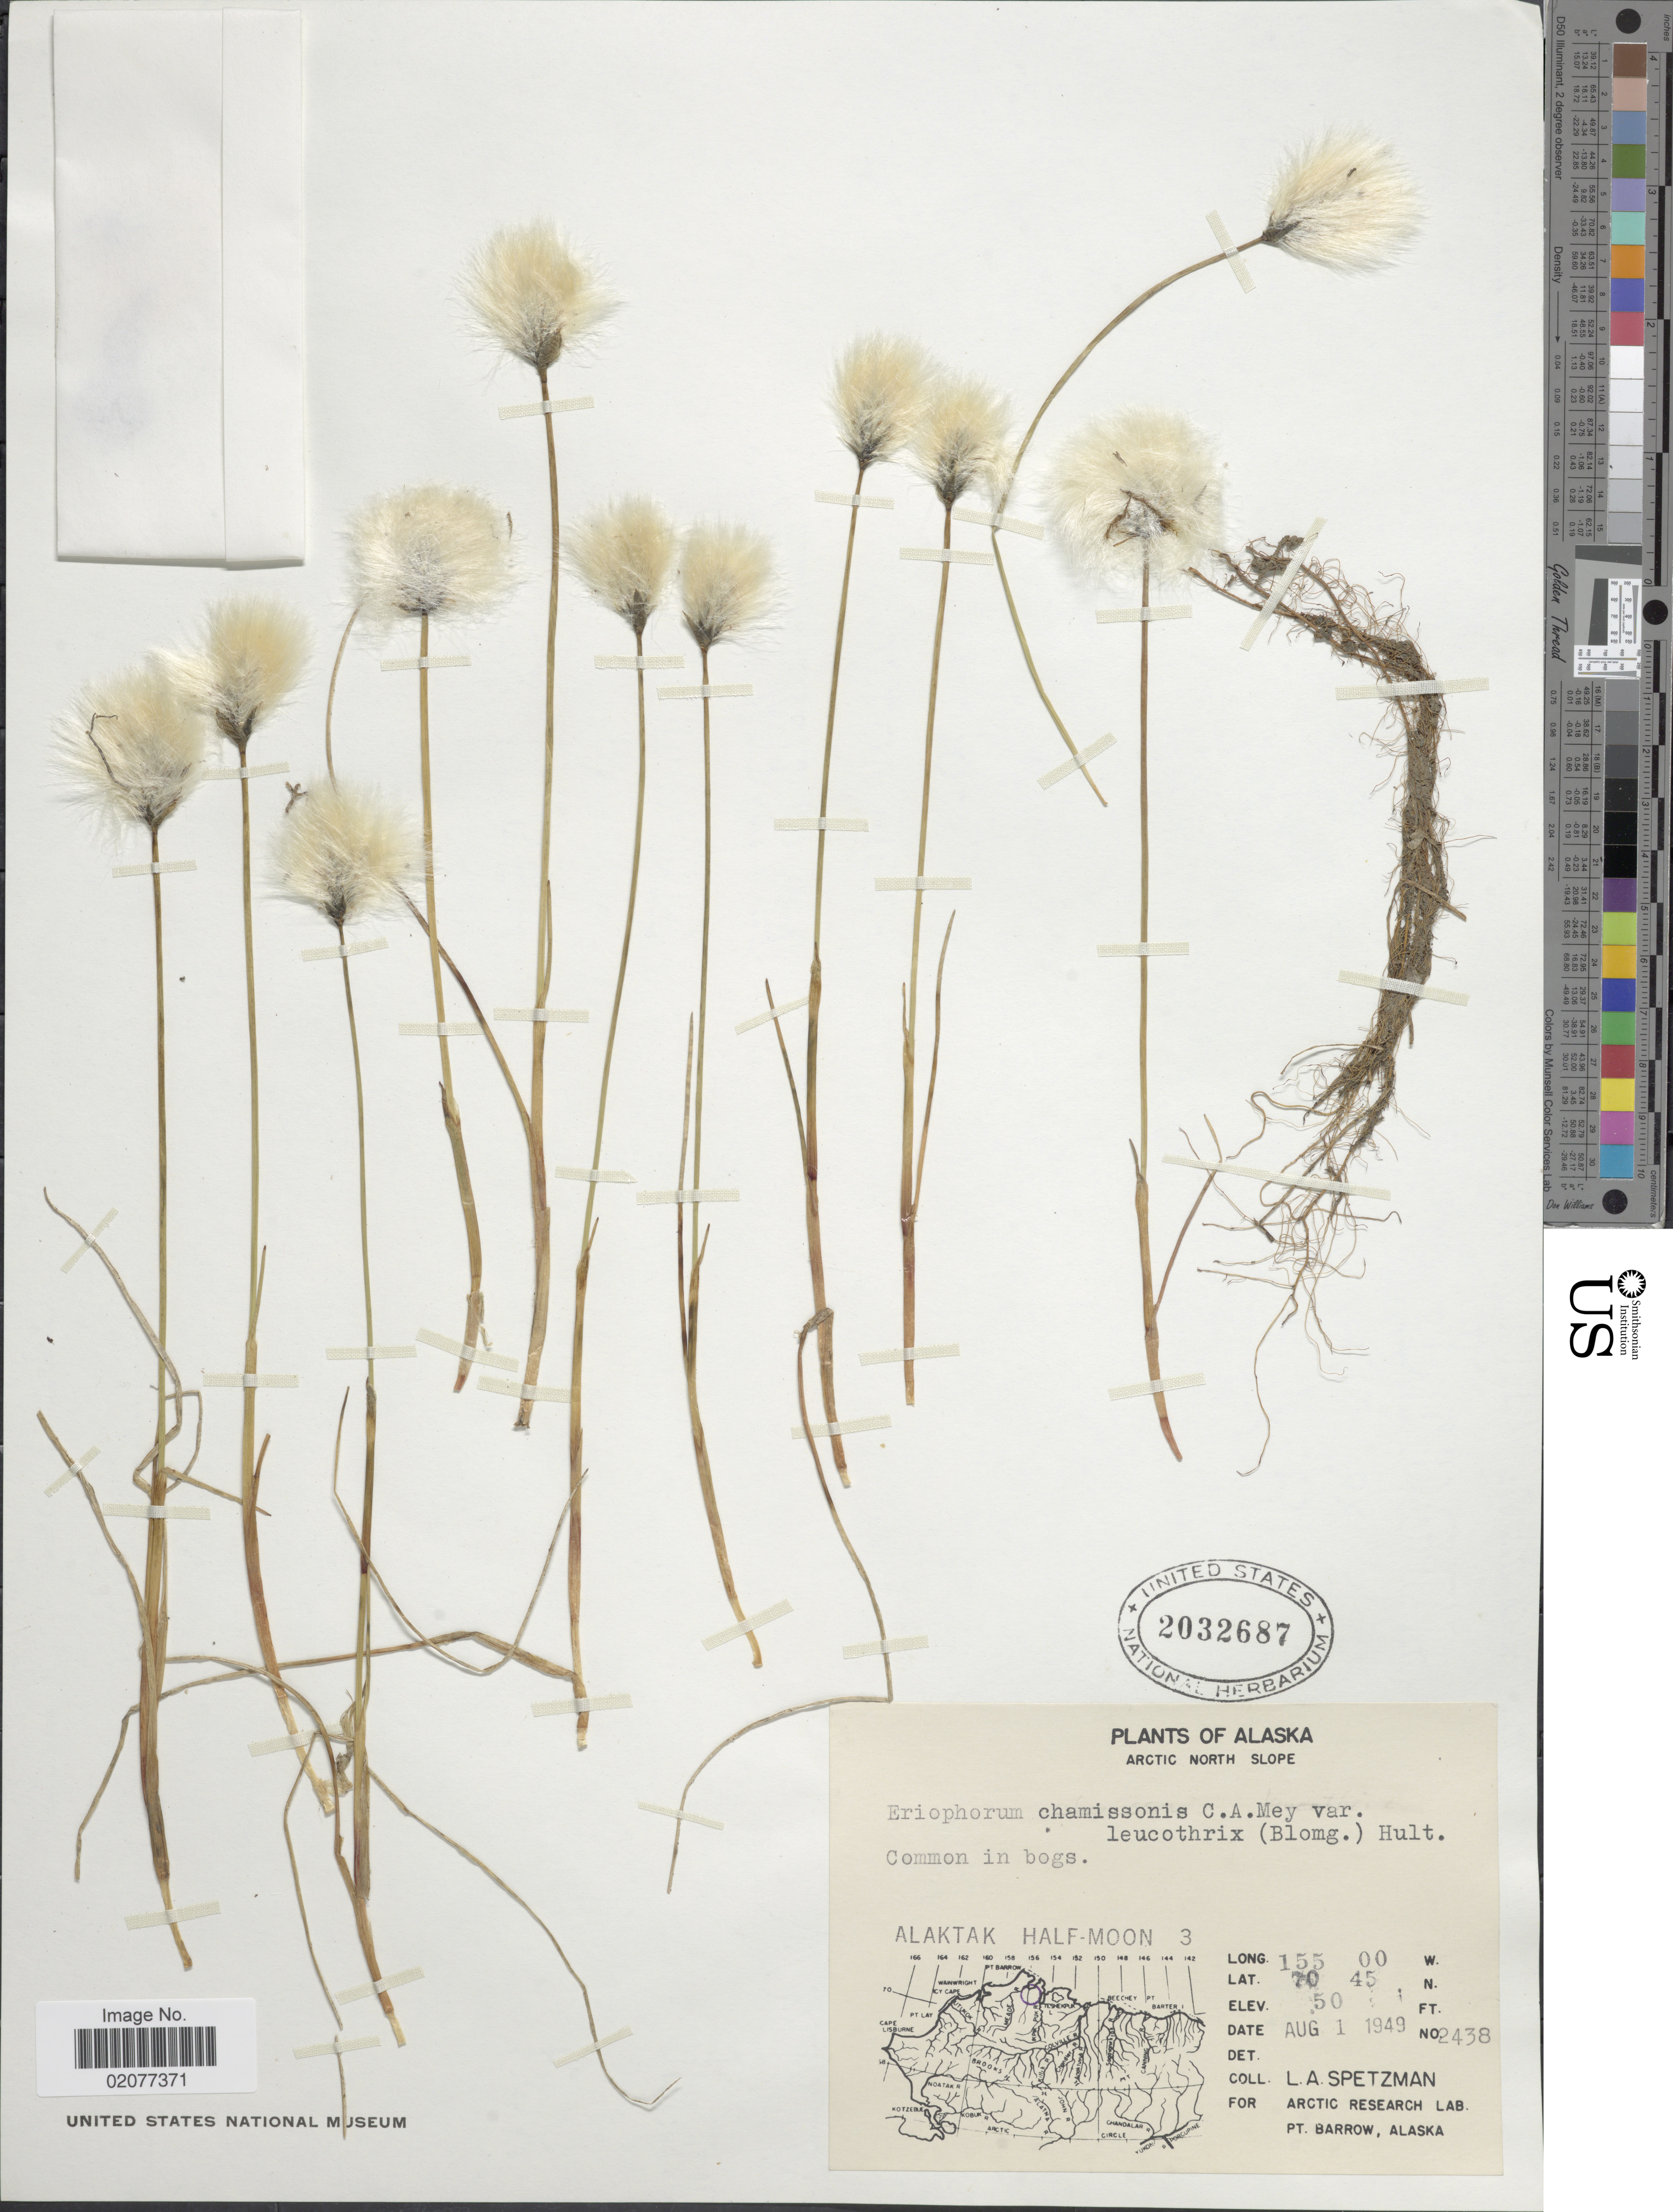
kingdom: Plantae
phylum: Tracheophyta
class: Liliopsida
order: Poales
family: Cyperaceae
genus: Eriophorum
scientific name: Eriophorum chamissonis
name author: C.A. Mey.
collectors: L. Spetzman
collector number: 2438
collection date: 1949-08-01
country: United States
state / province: Alaska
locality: Alaska, Arctic North Slope. Alaktak Half-moon 3.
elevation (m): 15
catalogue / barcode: US 2032687